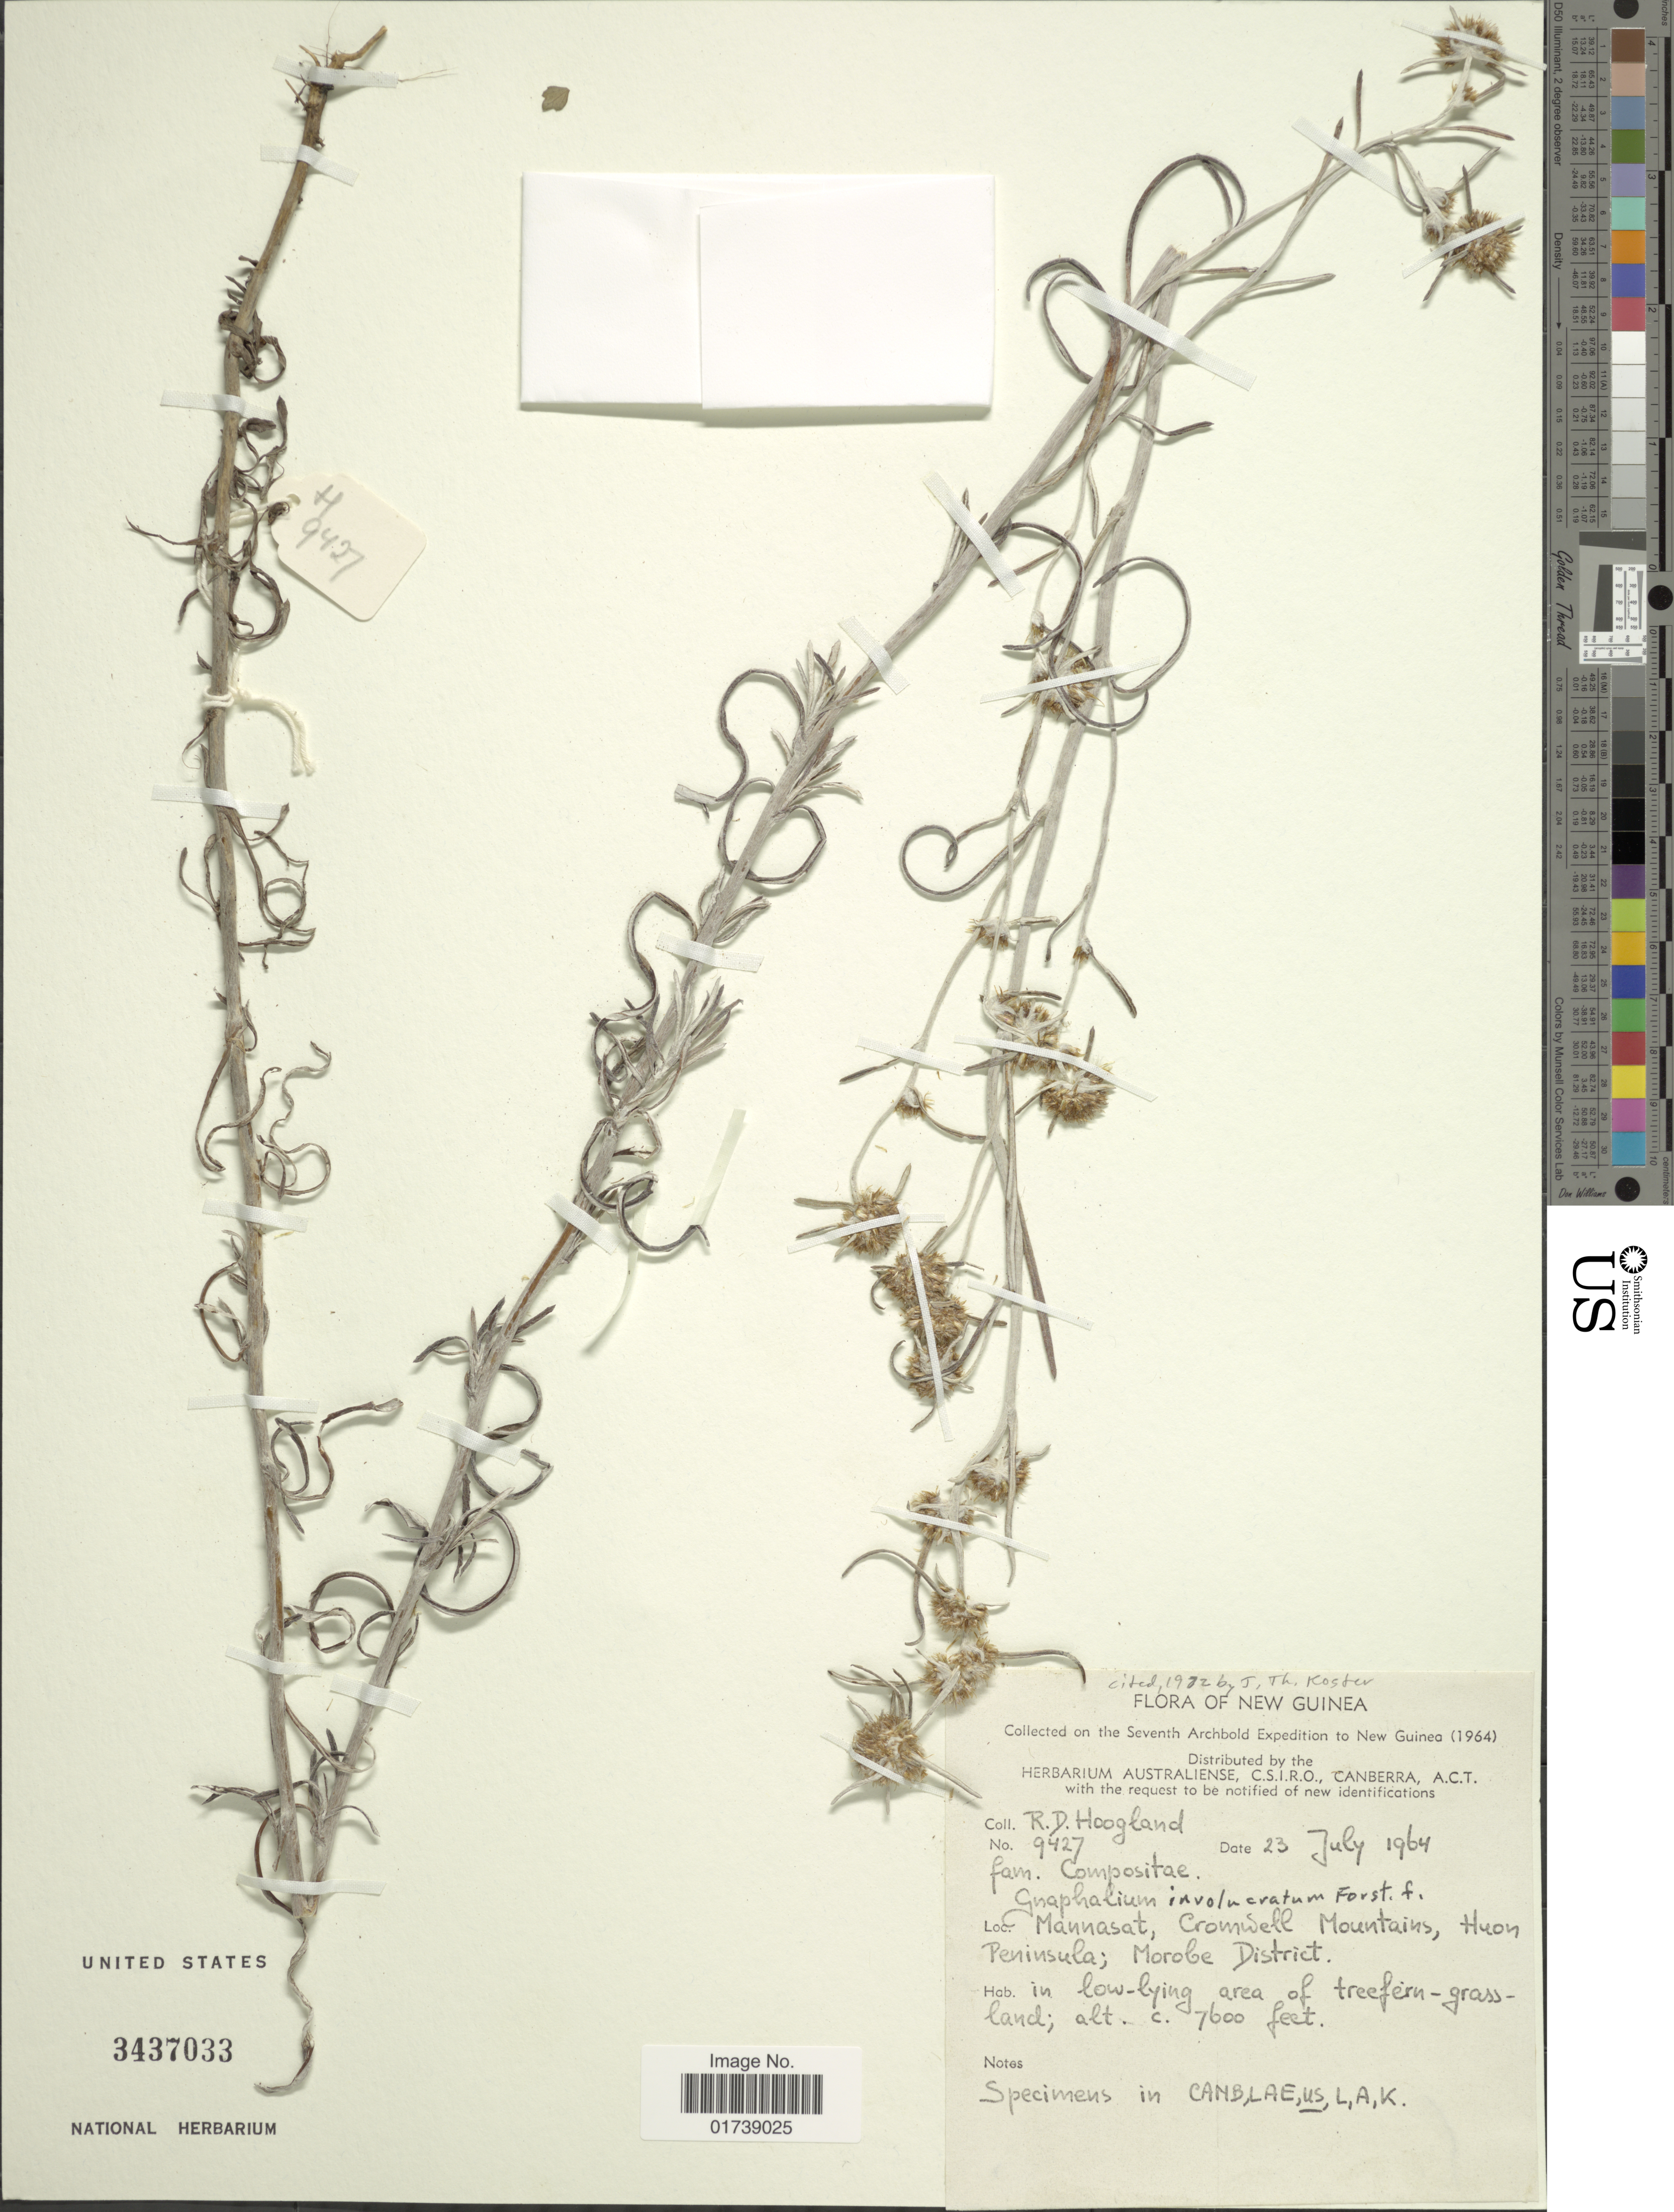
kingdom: Plantae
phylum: Tracheophyta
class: Magnoliopsida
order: Asterales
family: Asteraceae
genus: Euchiton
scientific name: Euchiton involucratus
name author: (G. Forst.) Holub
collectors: R. D. Hoogland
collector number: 9427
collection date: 1964-07-23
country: Papua New Guinea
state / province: Morobe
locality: Mannasat, Cromwell Mountains, Huon Peninsula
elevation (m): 2316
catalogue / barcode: US 3437033